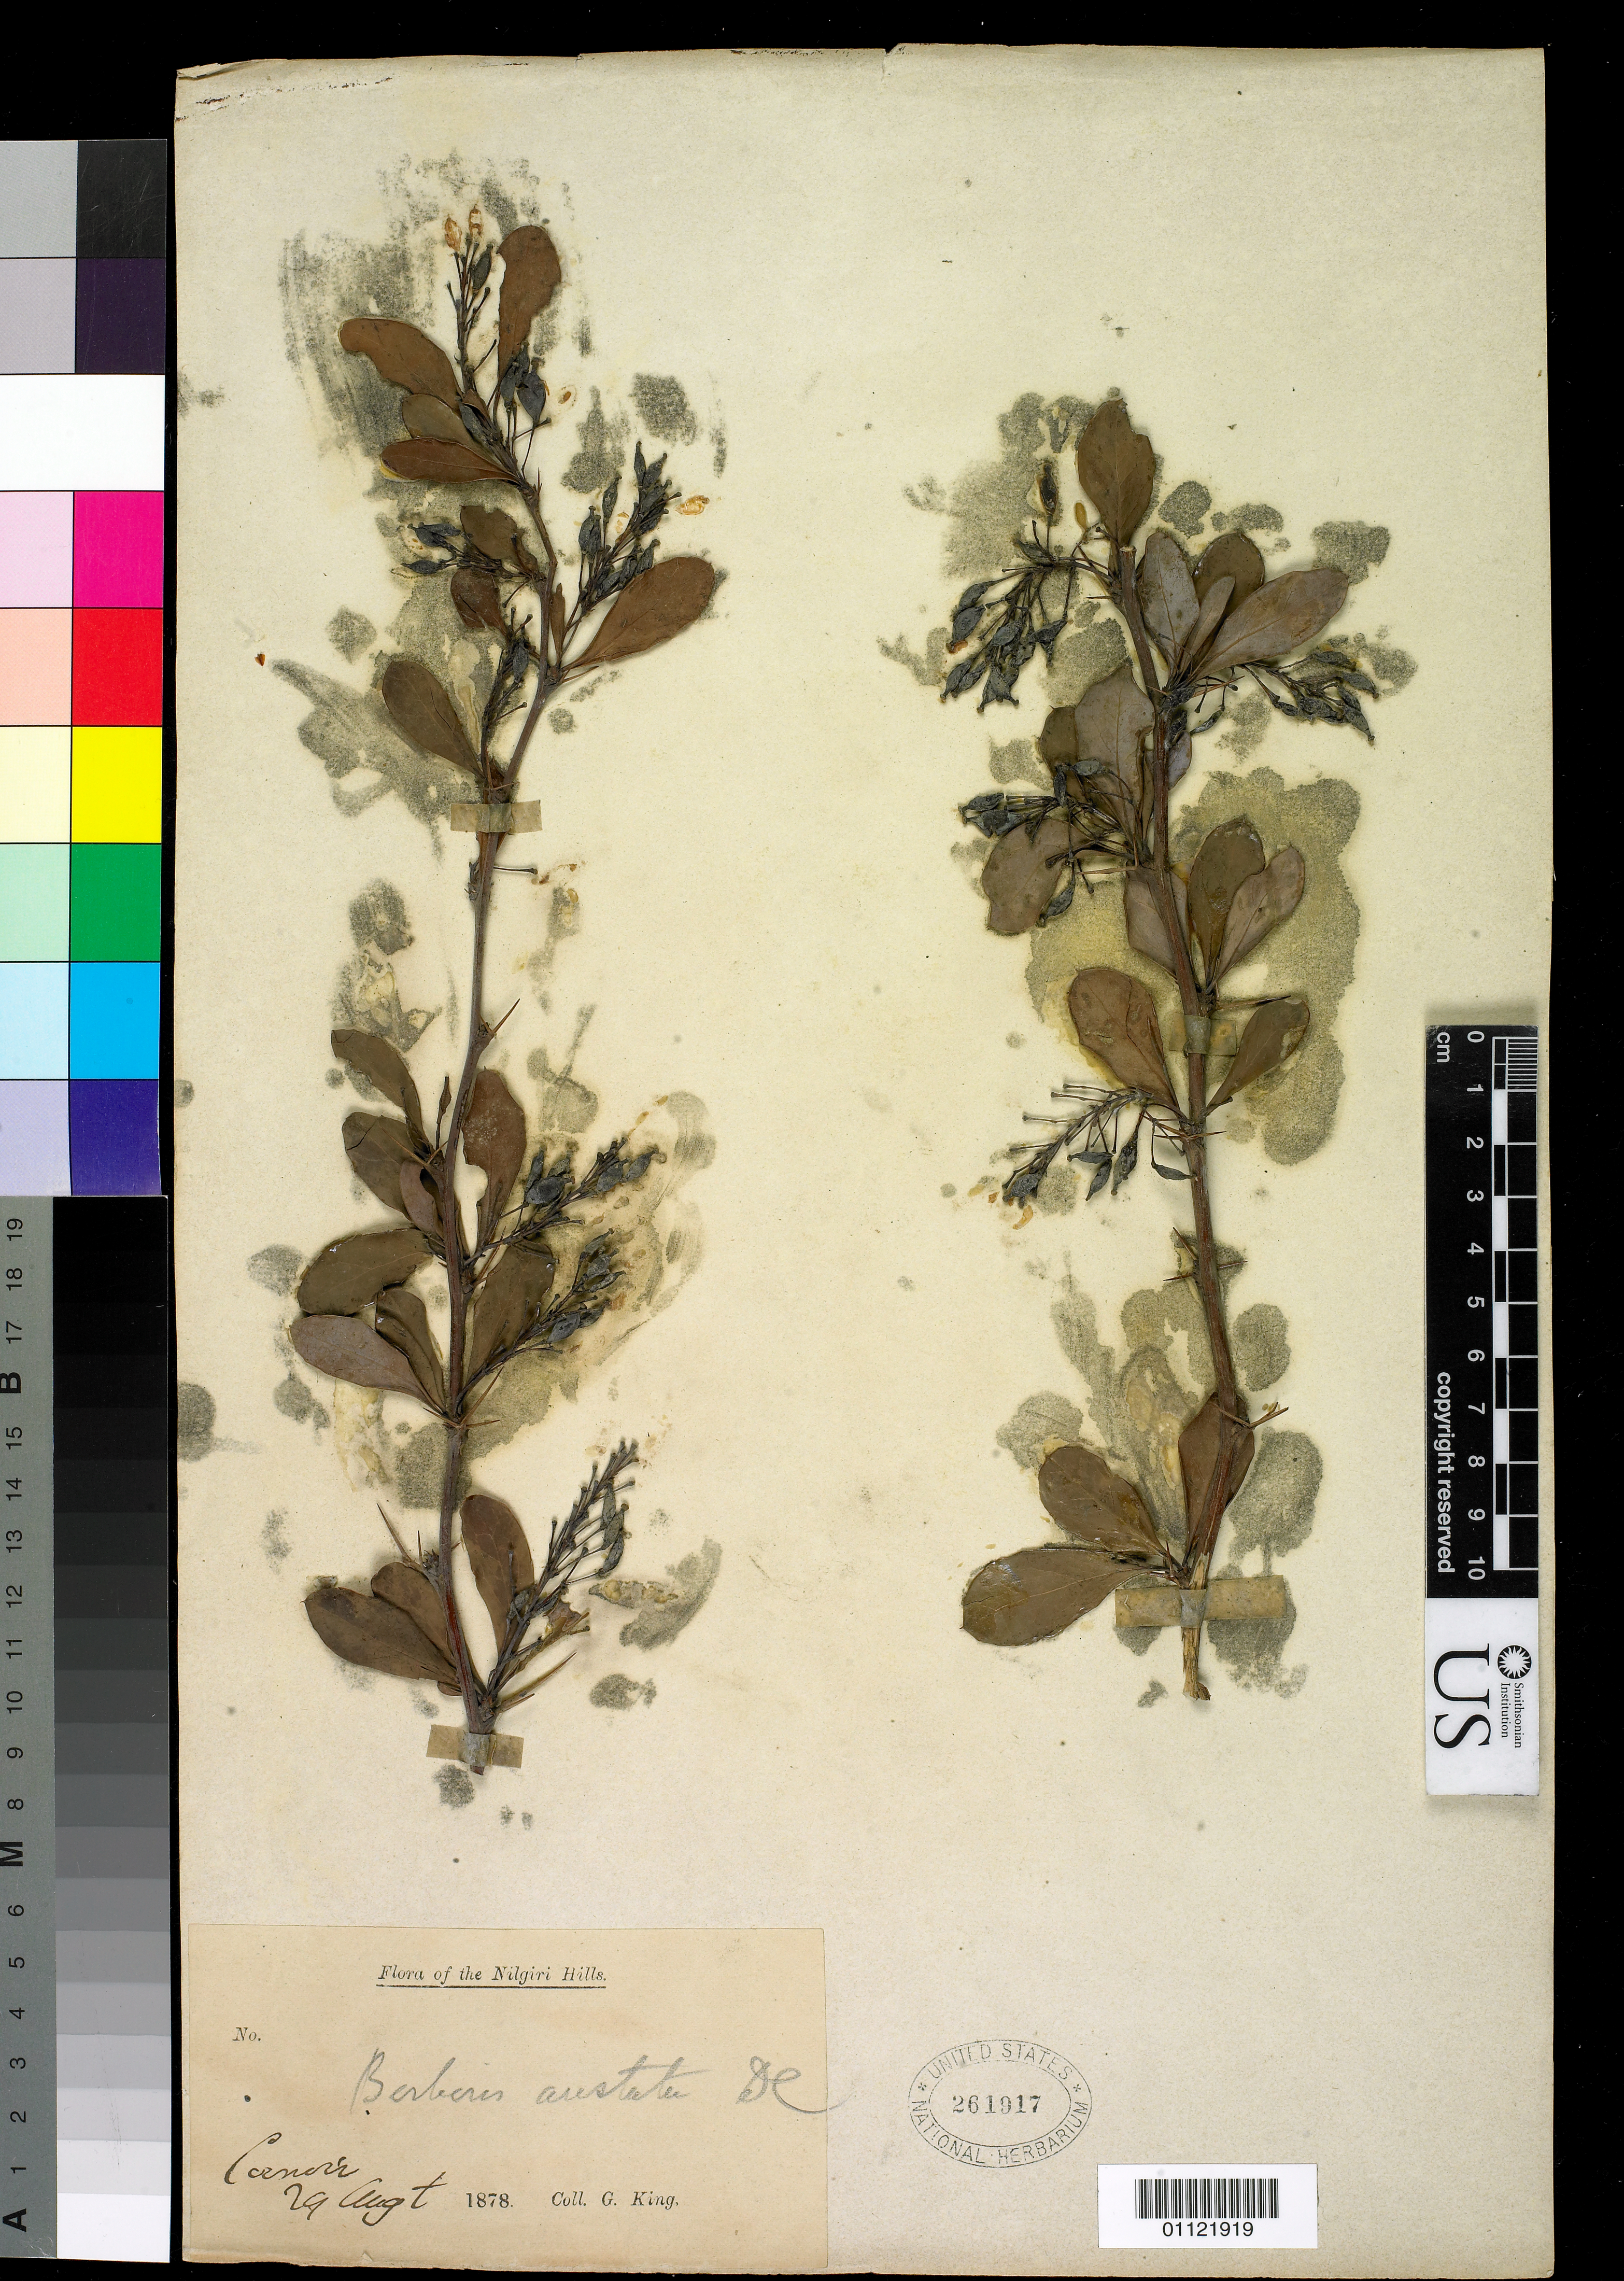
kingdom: Plantae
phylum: Tracheophyta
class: Magnoliopsida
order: Ranunculales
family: Berberidaceae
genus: Berberis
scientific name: Berberis aristata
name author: DC.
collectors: G. King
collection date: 1878-08-29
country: India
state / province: Tamil Nadu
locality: S. India, Nilgiri Hills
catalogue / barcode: US 261917